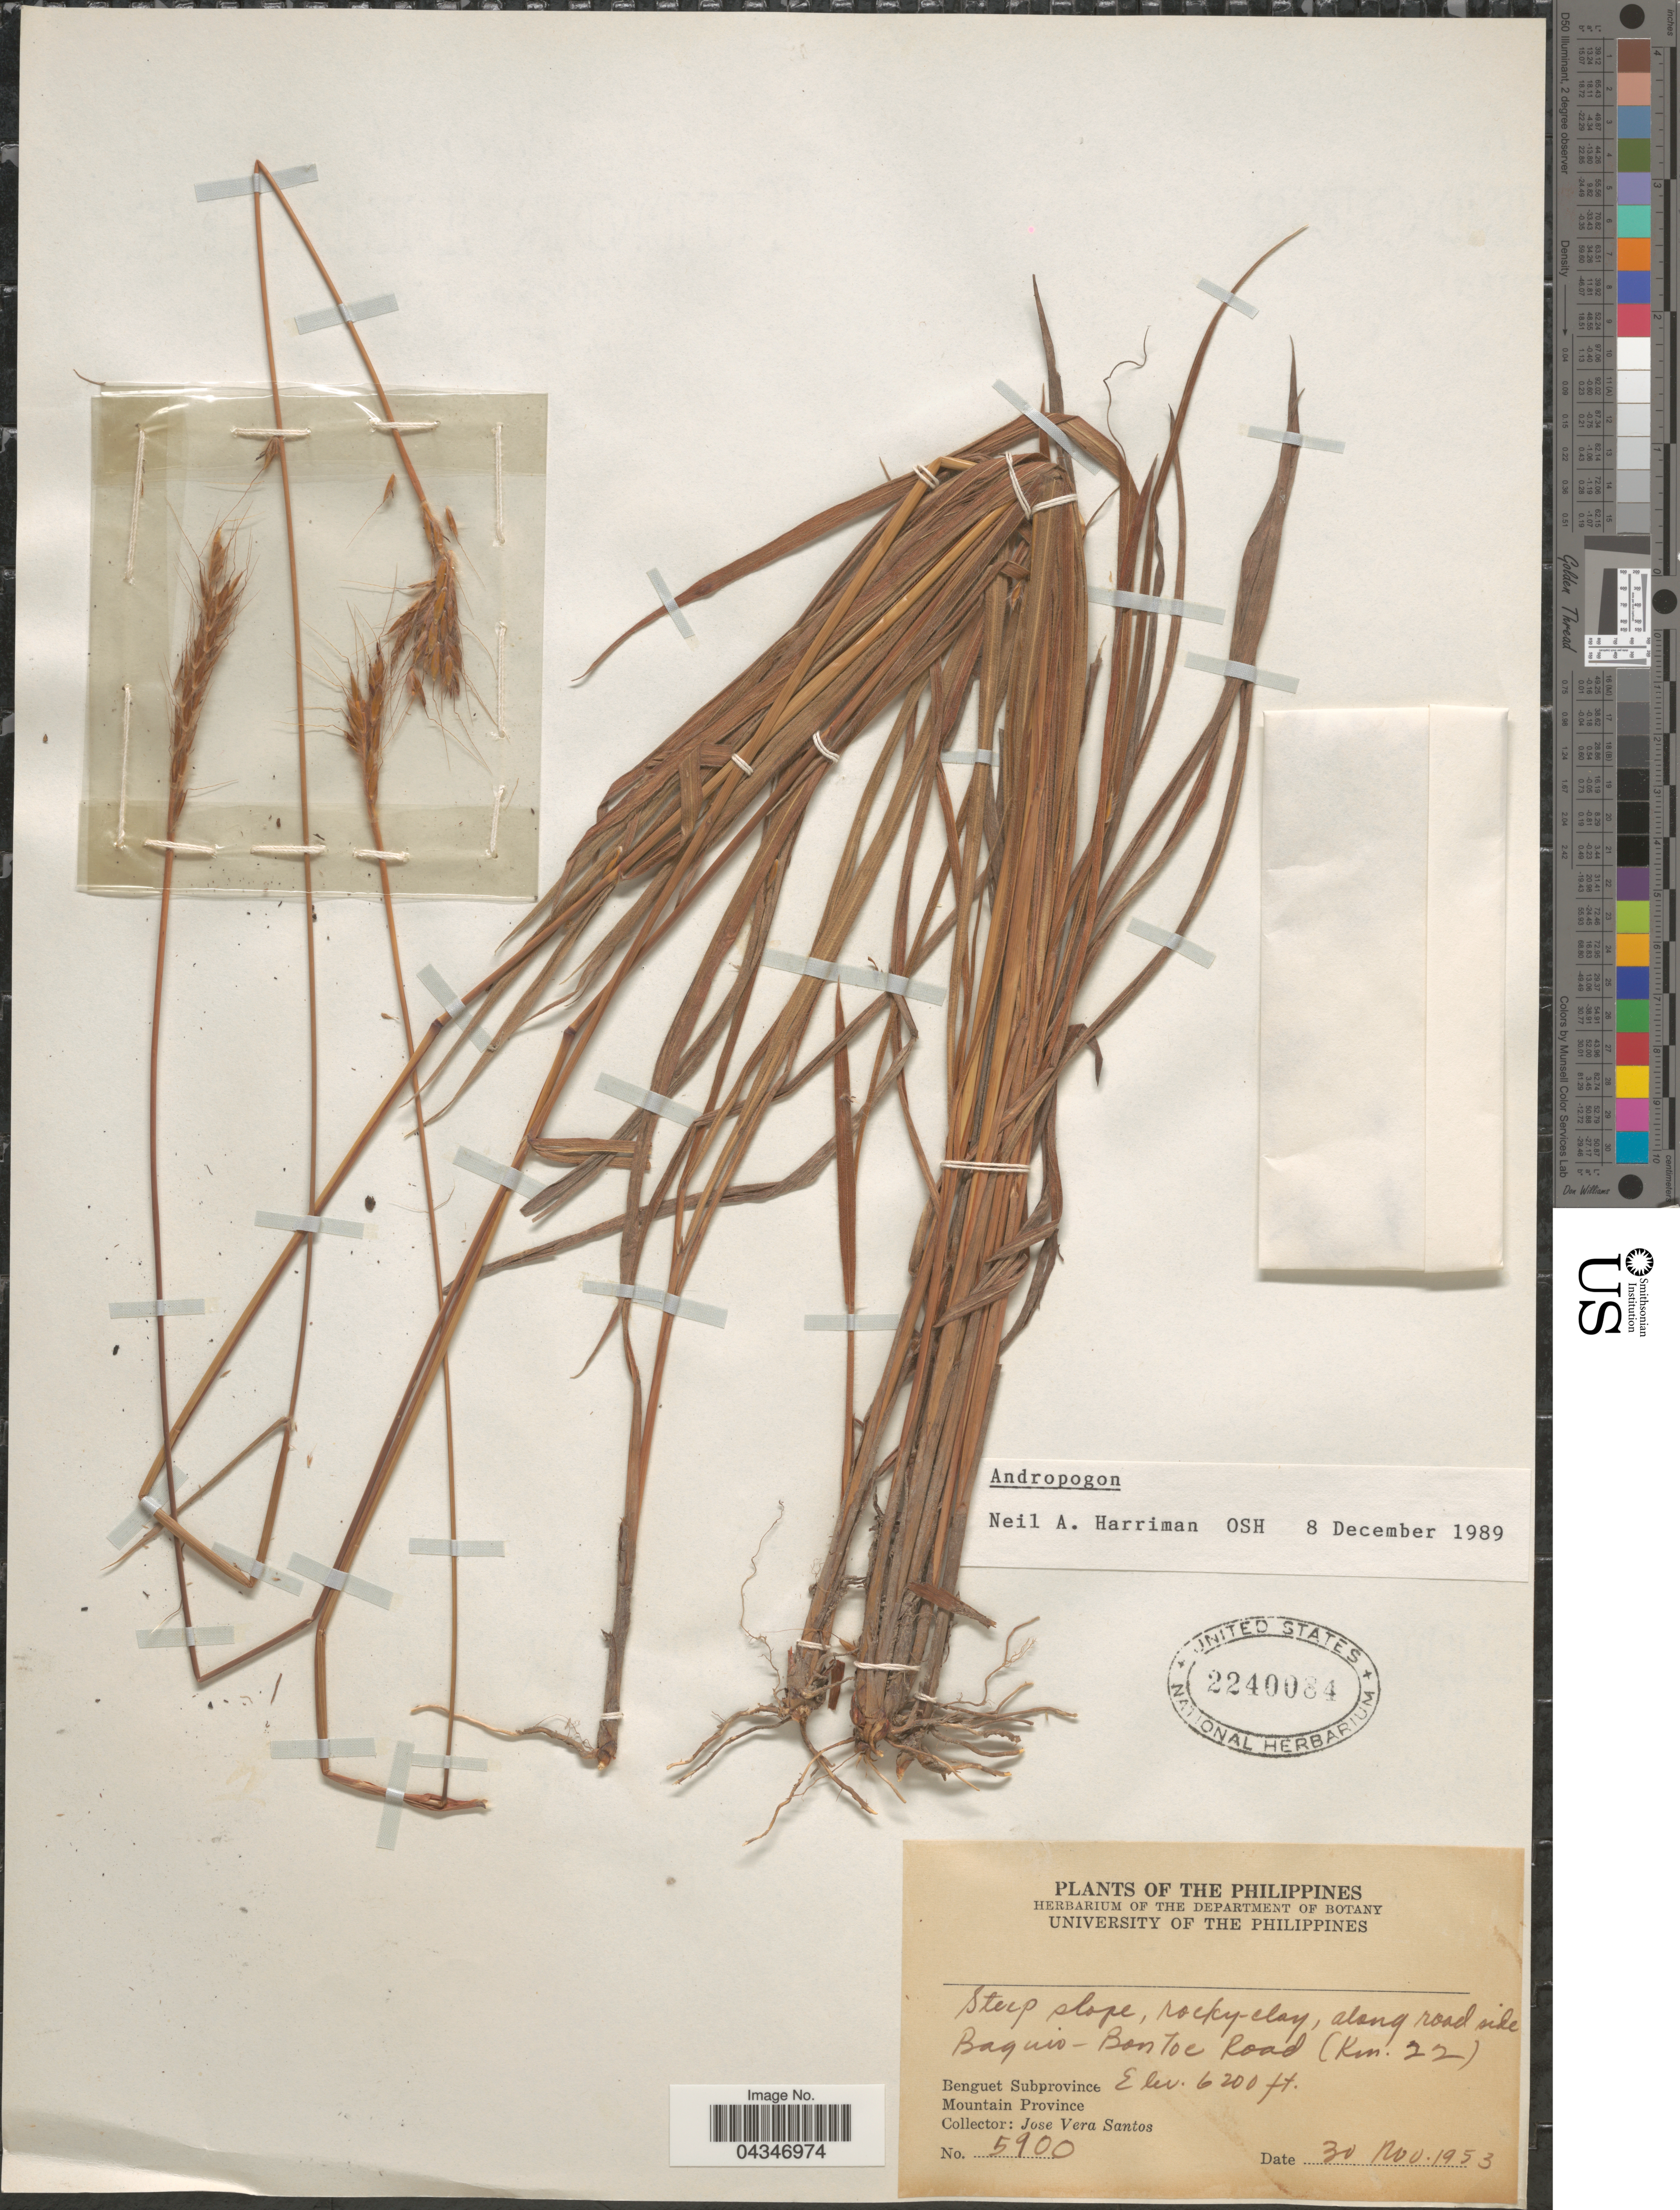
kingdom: Plantae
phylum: Tracheophyta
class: Liliopsida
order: Poales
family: Poaceae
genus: Andropogon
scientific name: Andropogon sp.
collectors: J. Santos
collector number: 5900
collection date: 1953-11-30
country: Philippines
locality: Steep slope, rocky-clay, along road side Baguio - Bontoc Road (Km. 22). Benguet Subprovince. Mountain Province.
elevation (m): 1890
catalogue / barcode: US 2240084